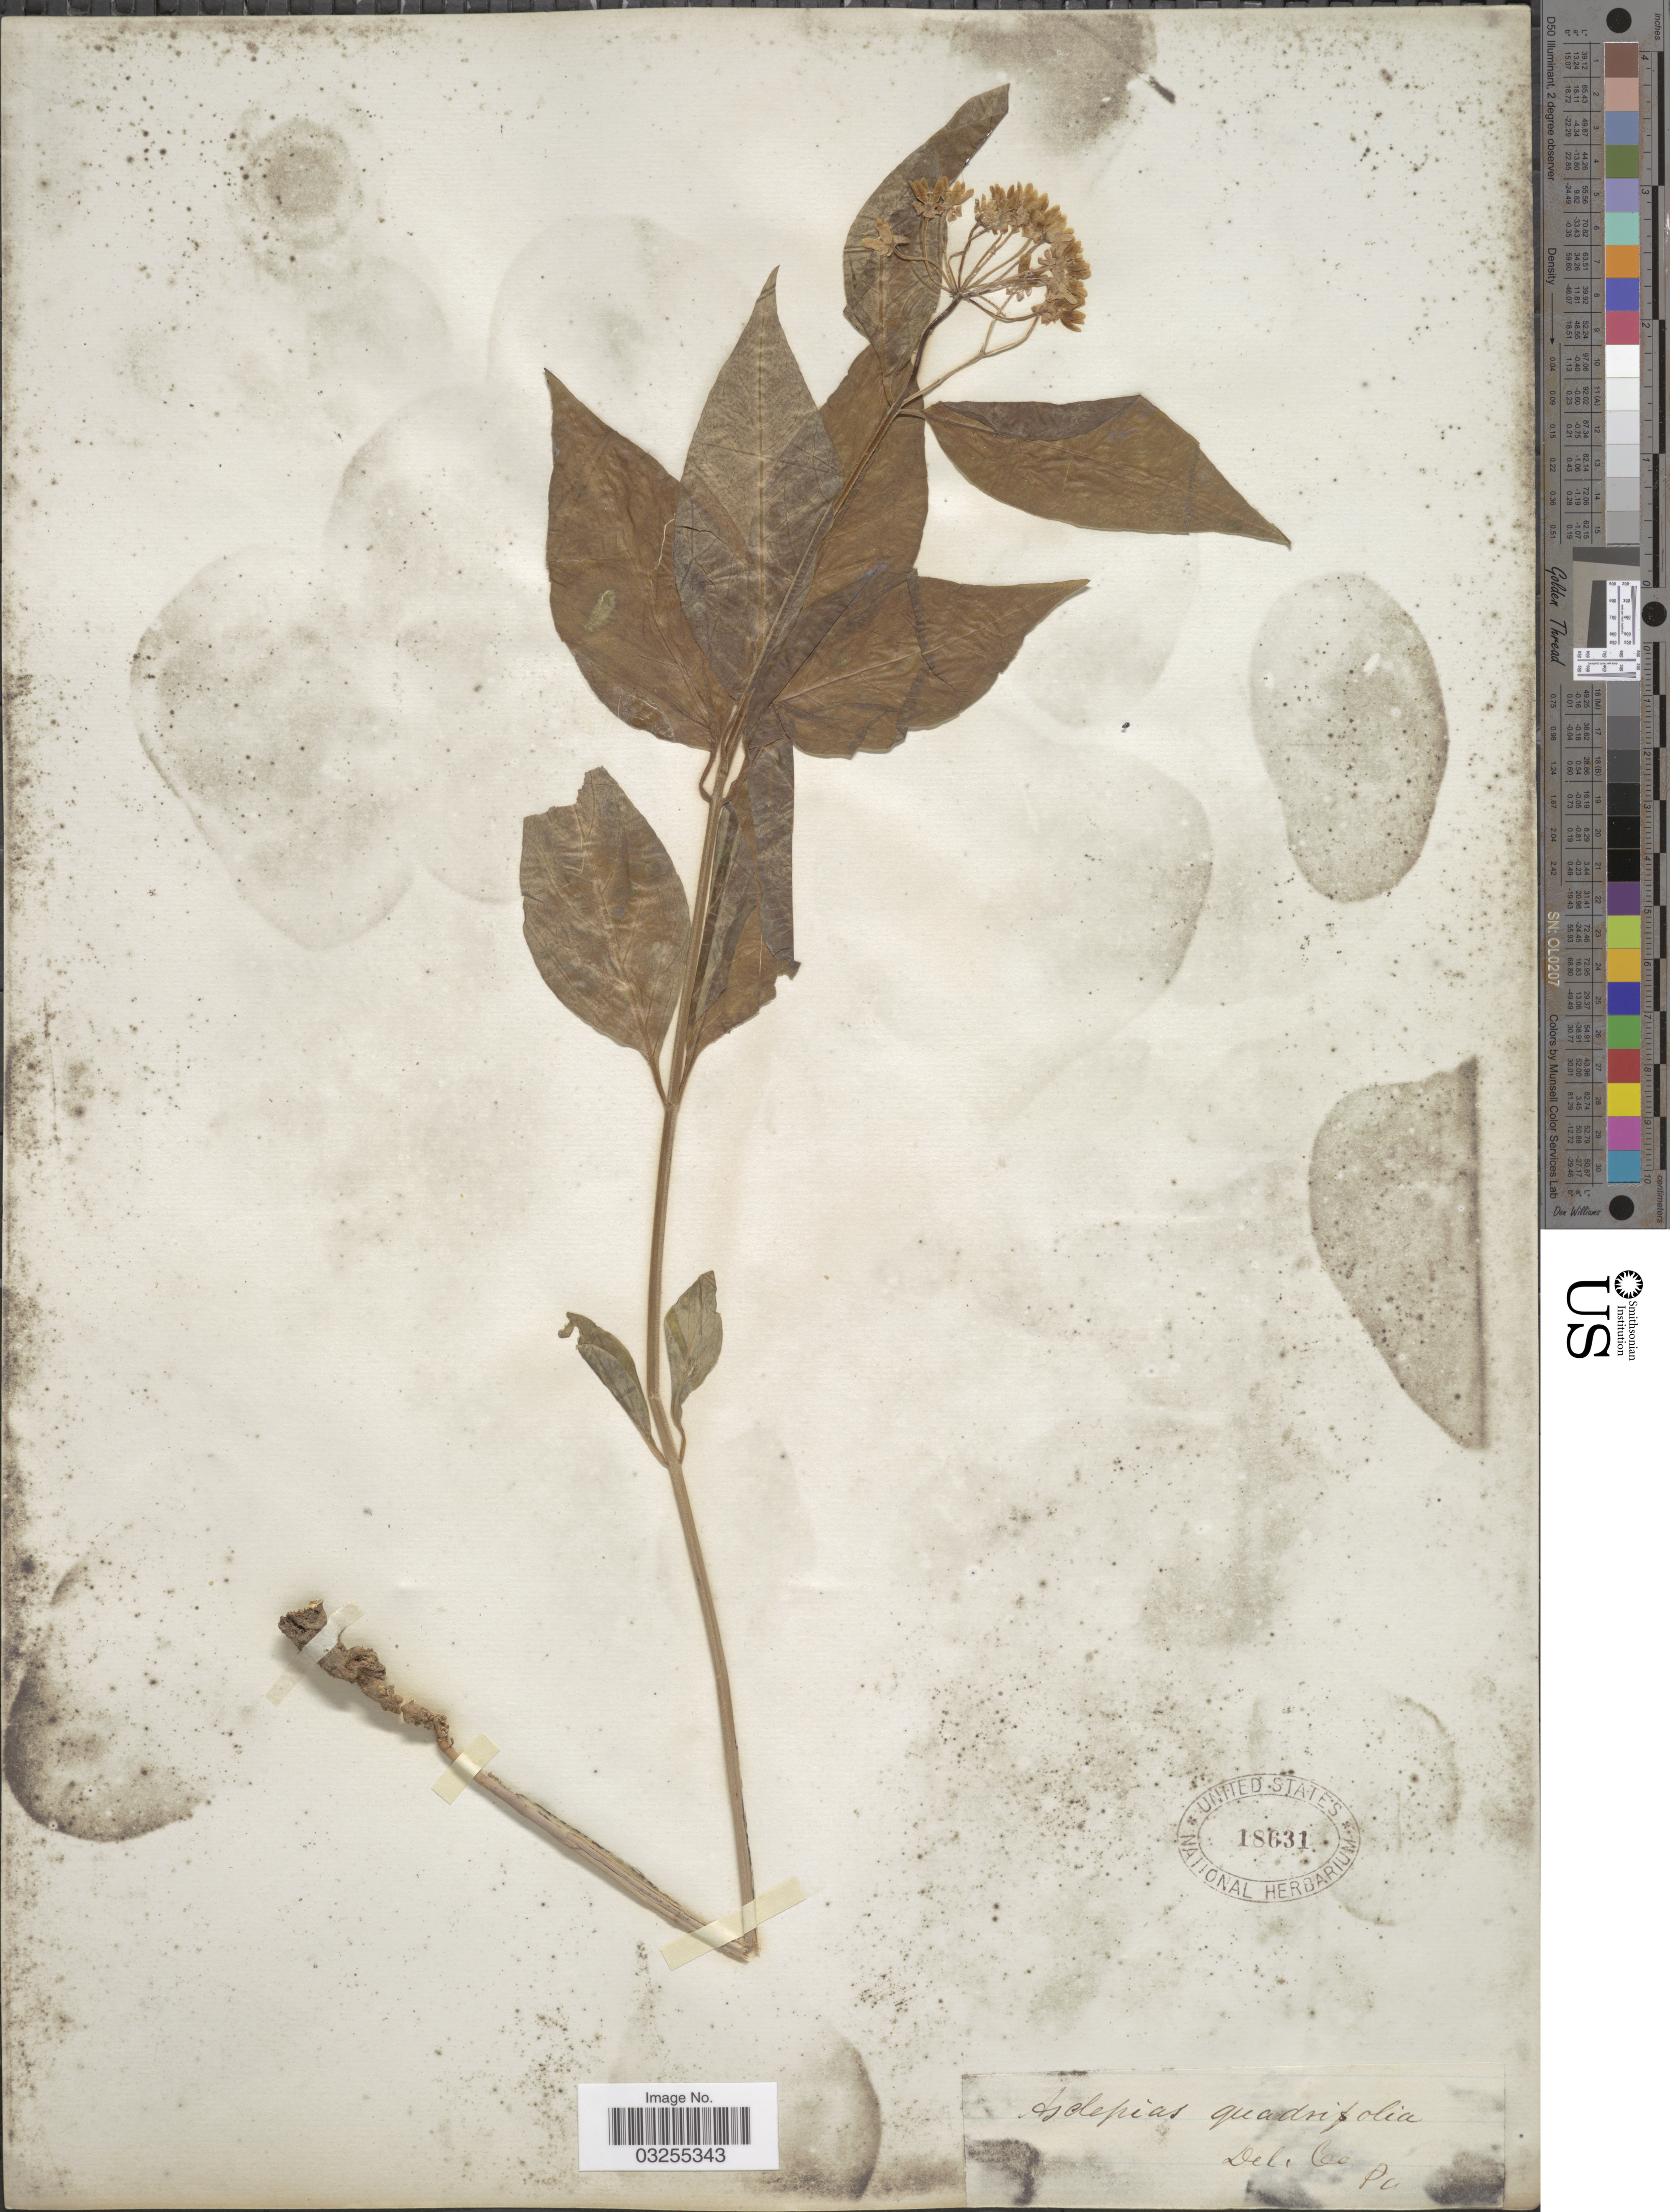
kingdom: Plantae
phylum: Tracheophyta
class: Magnoliopsida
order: Gentianales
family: Apocynaceae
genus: Asclepias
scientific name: Asclepias quadrifolia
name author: Jacq.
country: United States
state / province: Pennsylvania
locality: Del. Co.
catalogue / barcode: US 18631